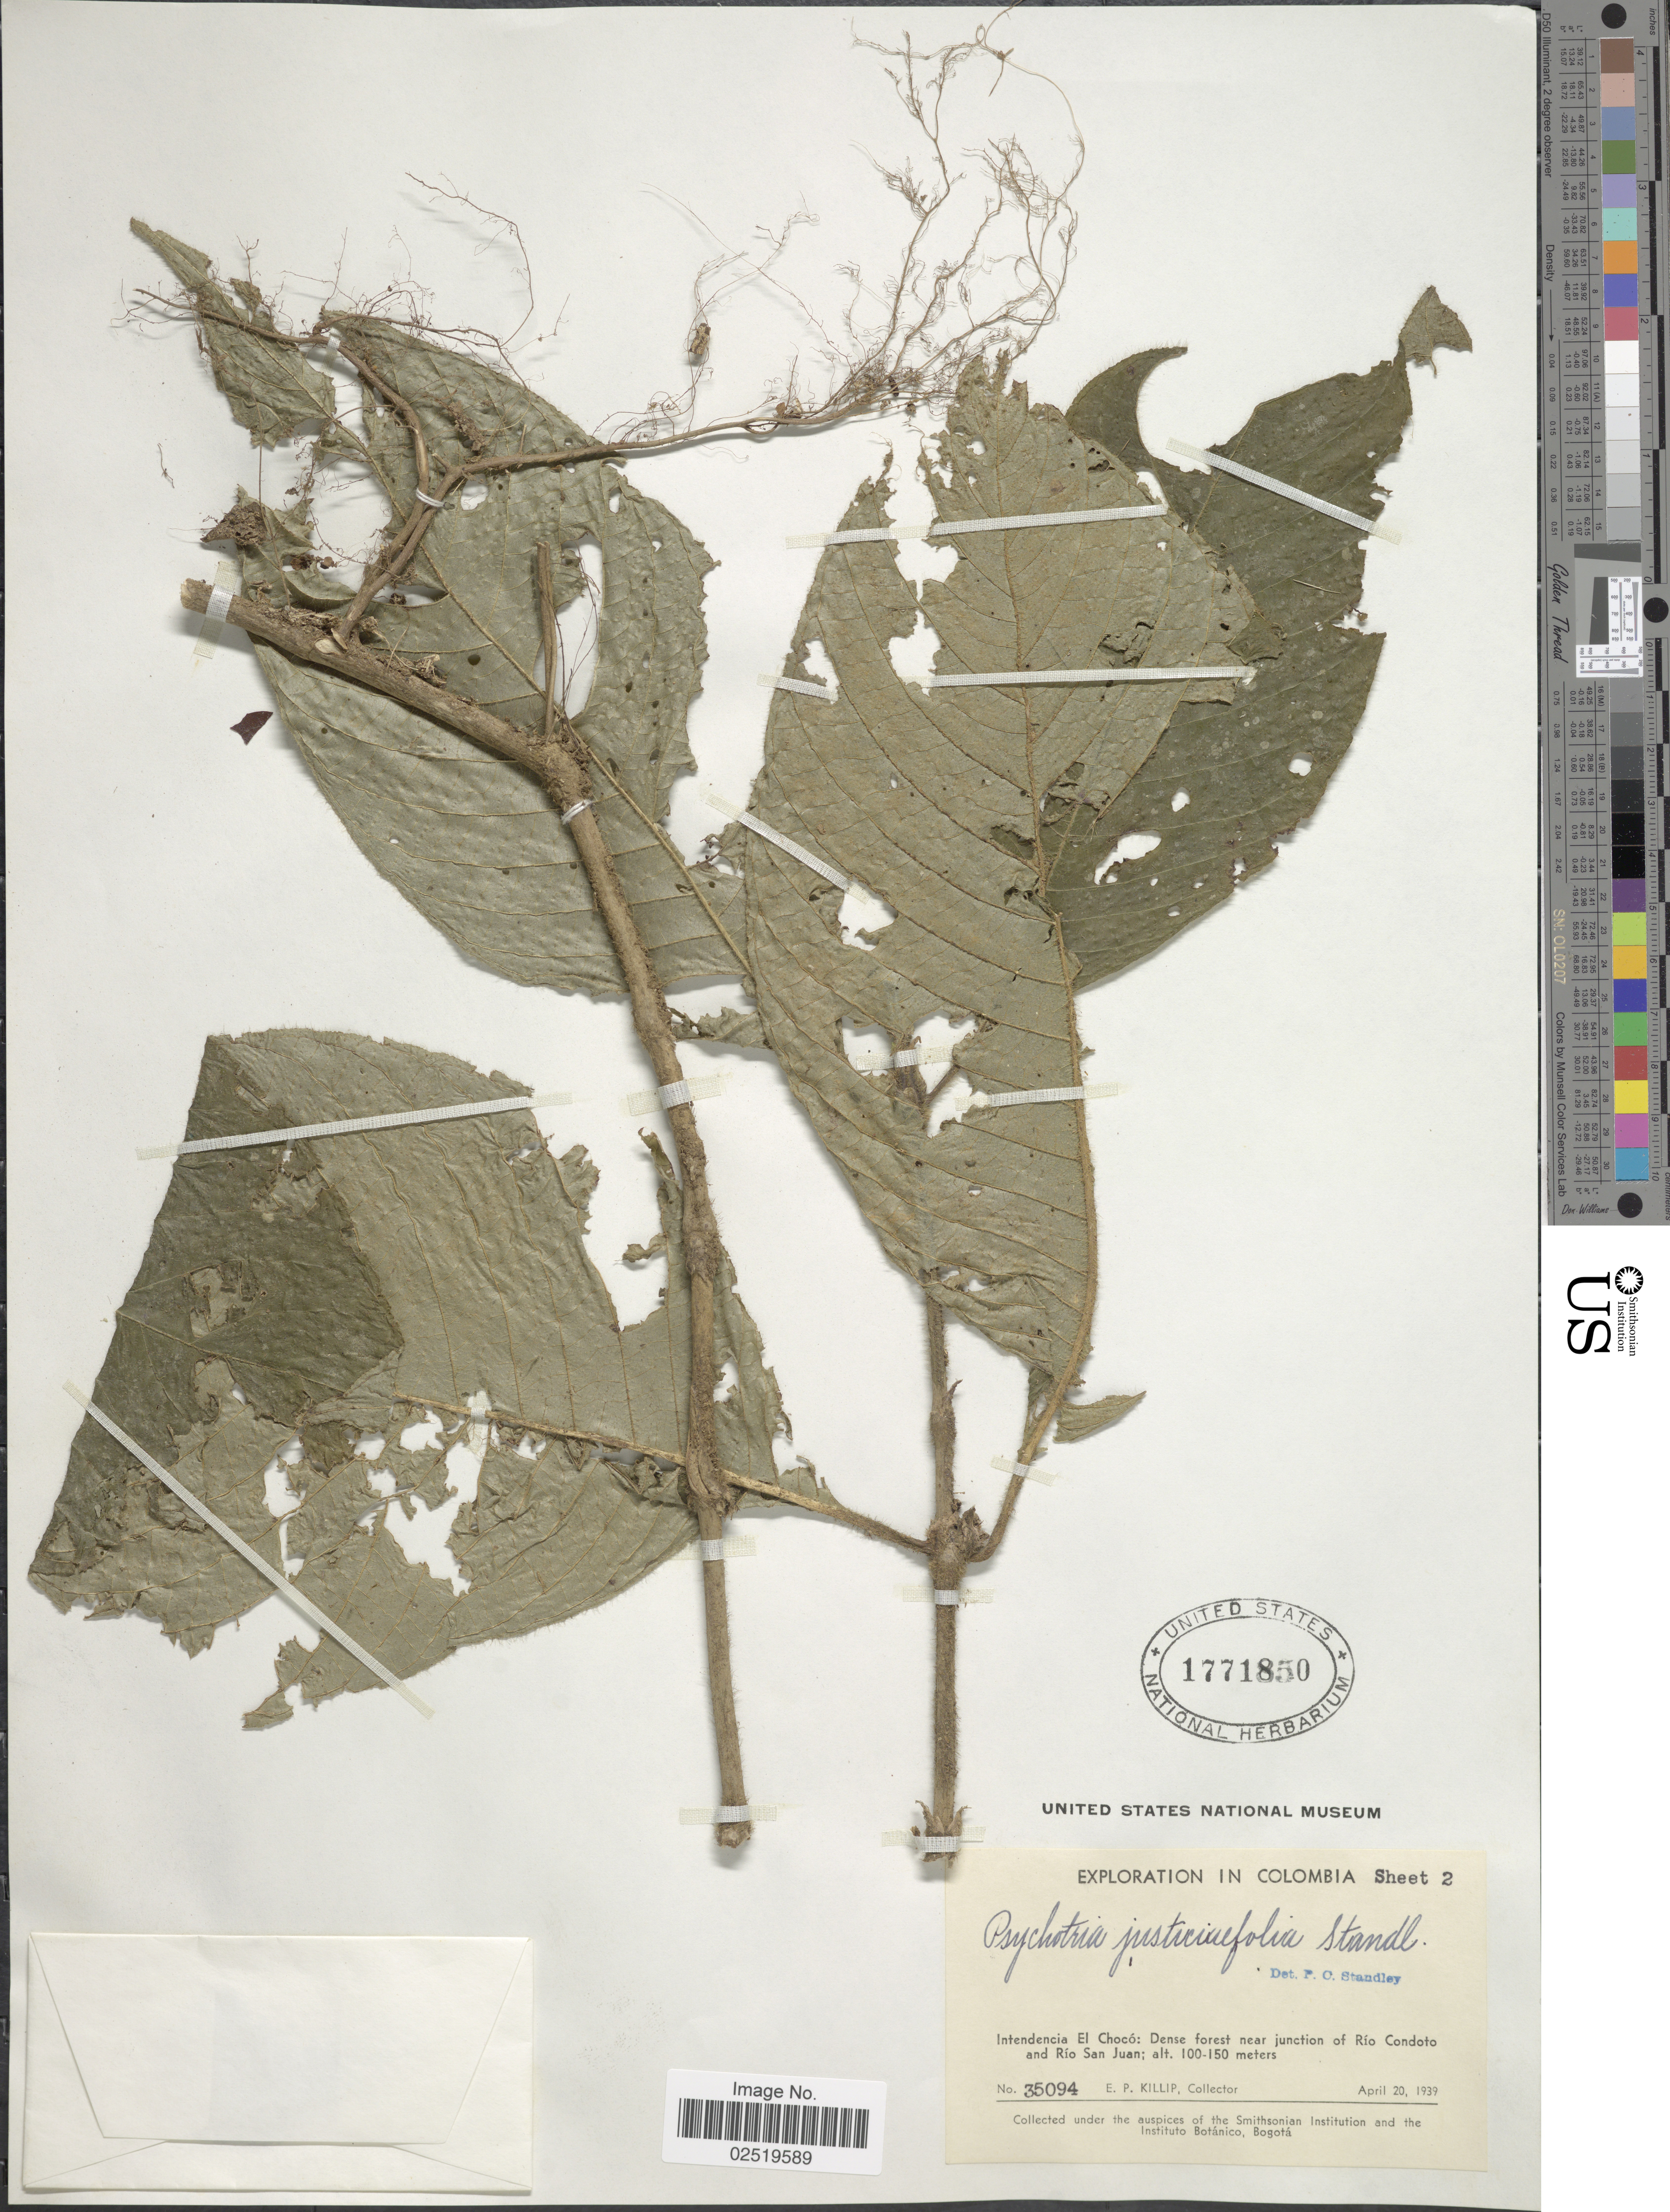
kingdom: Plantae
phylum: Tracheophyta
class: Magnoliopsida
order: Gentianales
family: Rubiaceae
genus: Psychotria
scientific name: Psychotria justiciaefolia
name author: Standl.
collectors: E. P. Killip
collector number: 35094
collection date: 1939-04-20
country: Colombia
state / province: Chocó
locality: Intendencia del Choco: Dense forest near junction of Rio Condoto and Rio San Juan.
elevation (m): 100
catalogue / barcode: US 1771850